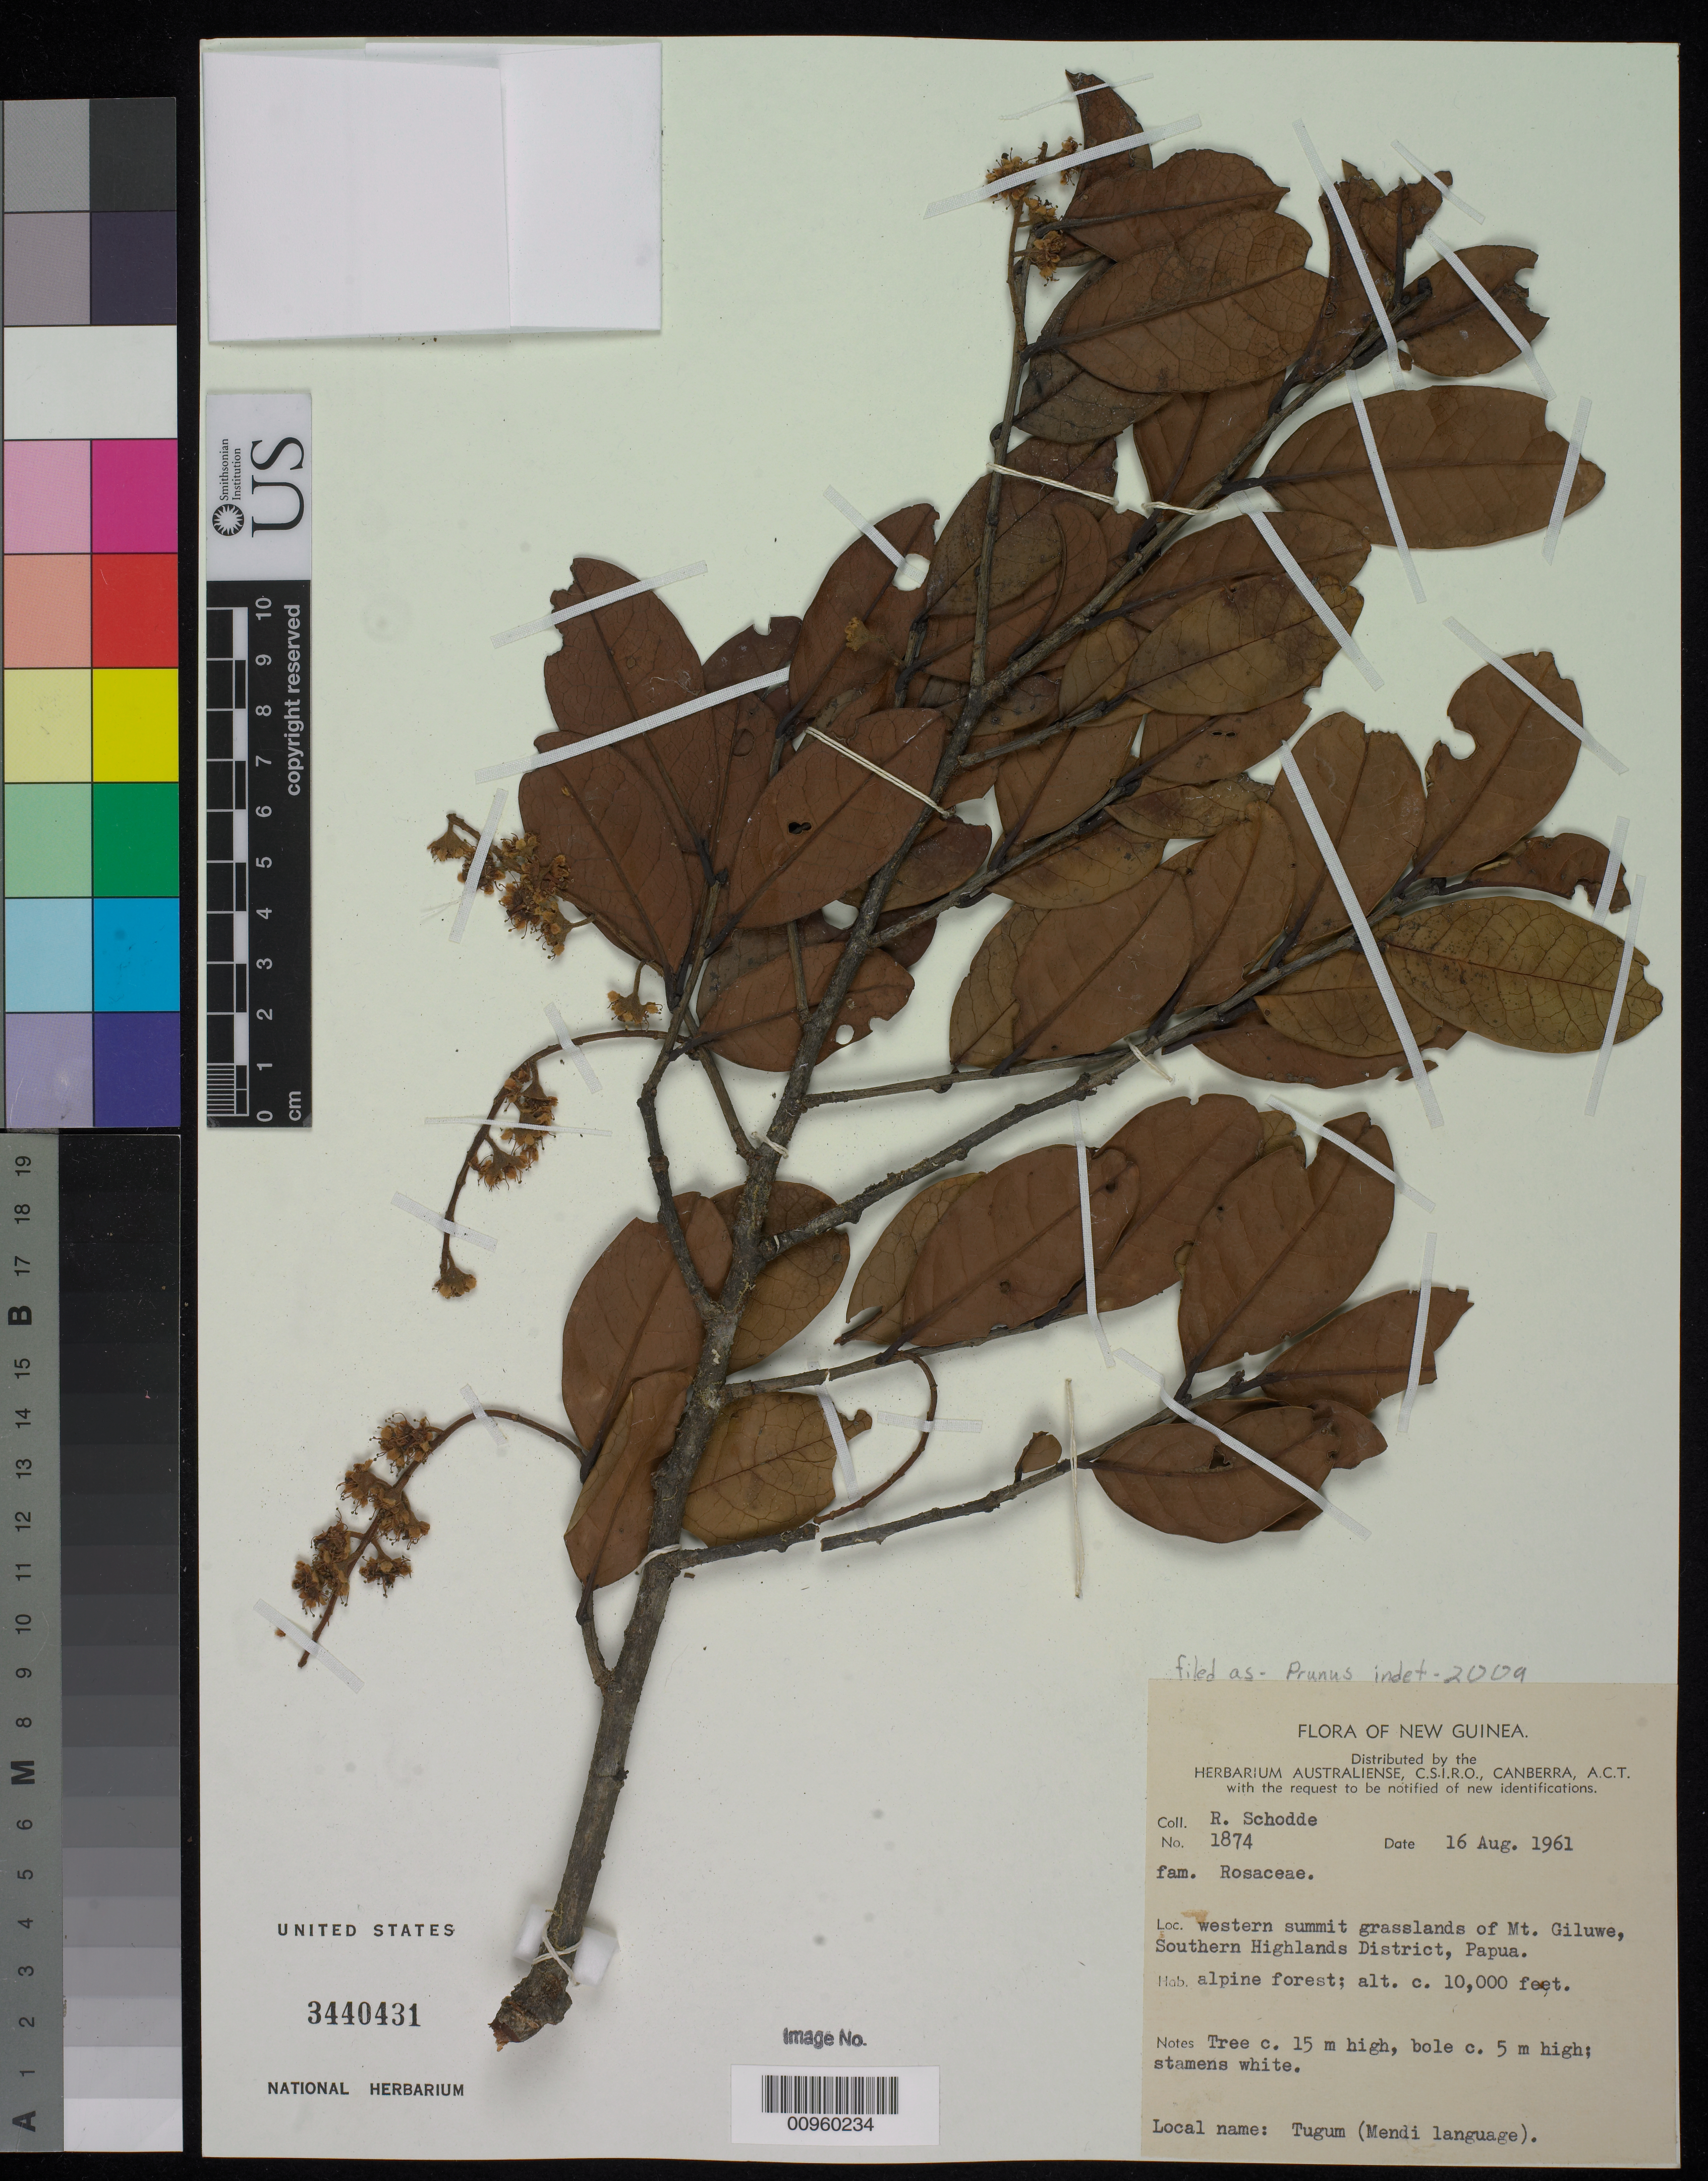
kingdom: Plantae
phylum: Tracheophyta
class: Magnoliopsida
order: Rosales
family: Rosaceae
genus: Prunus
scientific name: Prunus sp.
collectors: R. Schodde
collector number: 1874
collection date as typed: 16 Aug 1961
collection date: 1961-08-16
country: Papua New Guinea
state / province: Southern Highlands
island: New Guinea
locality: Western summit grasslands of Mt. Giluwe.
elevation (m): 3048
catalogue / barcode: US 3440431